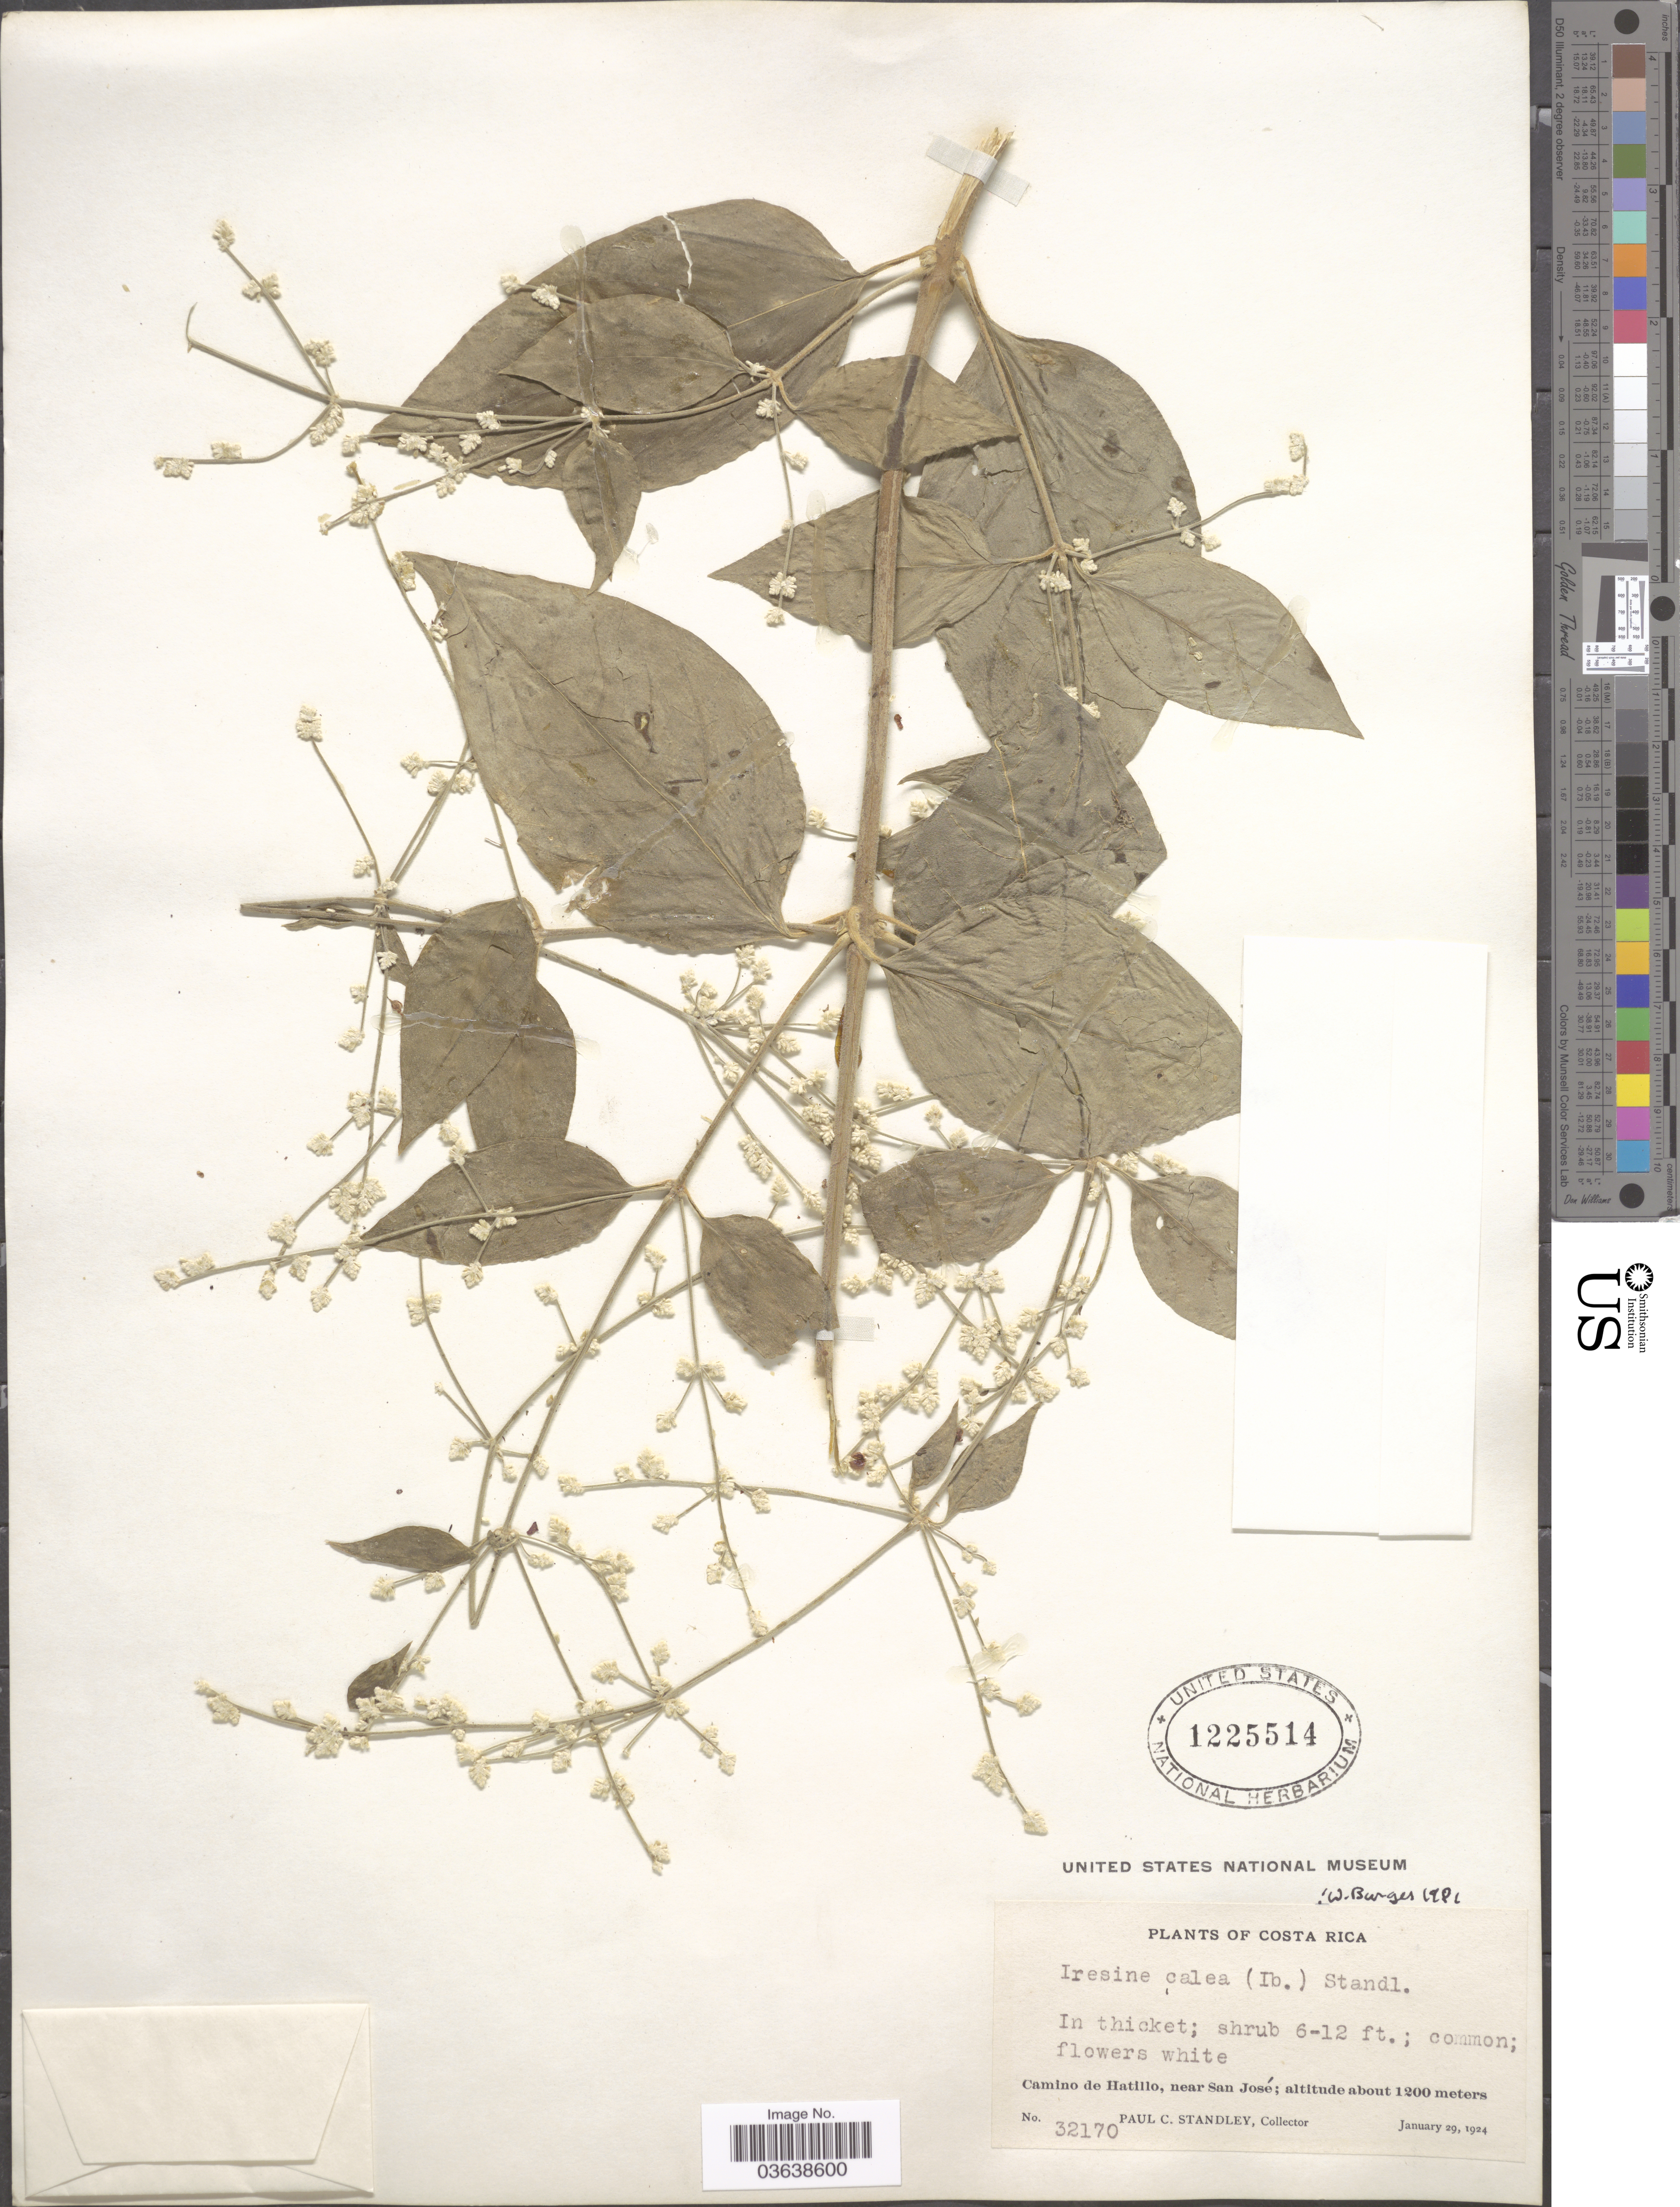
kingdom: Plantae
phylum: Tracheophyta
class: Magnoliopsida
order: Caryophyllales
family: Amaranthaceae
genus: Iresine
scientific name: Iresine calea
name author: (Ibáñez) Standl.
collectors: P. C. Standley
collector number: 32170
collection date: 1924-01-29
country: Costa Rica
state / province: San José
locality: Camino de Hatillo, near San José.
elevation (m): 1200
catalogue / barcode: US 1225514